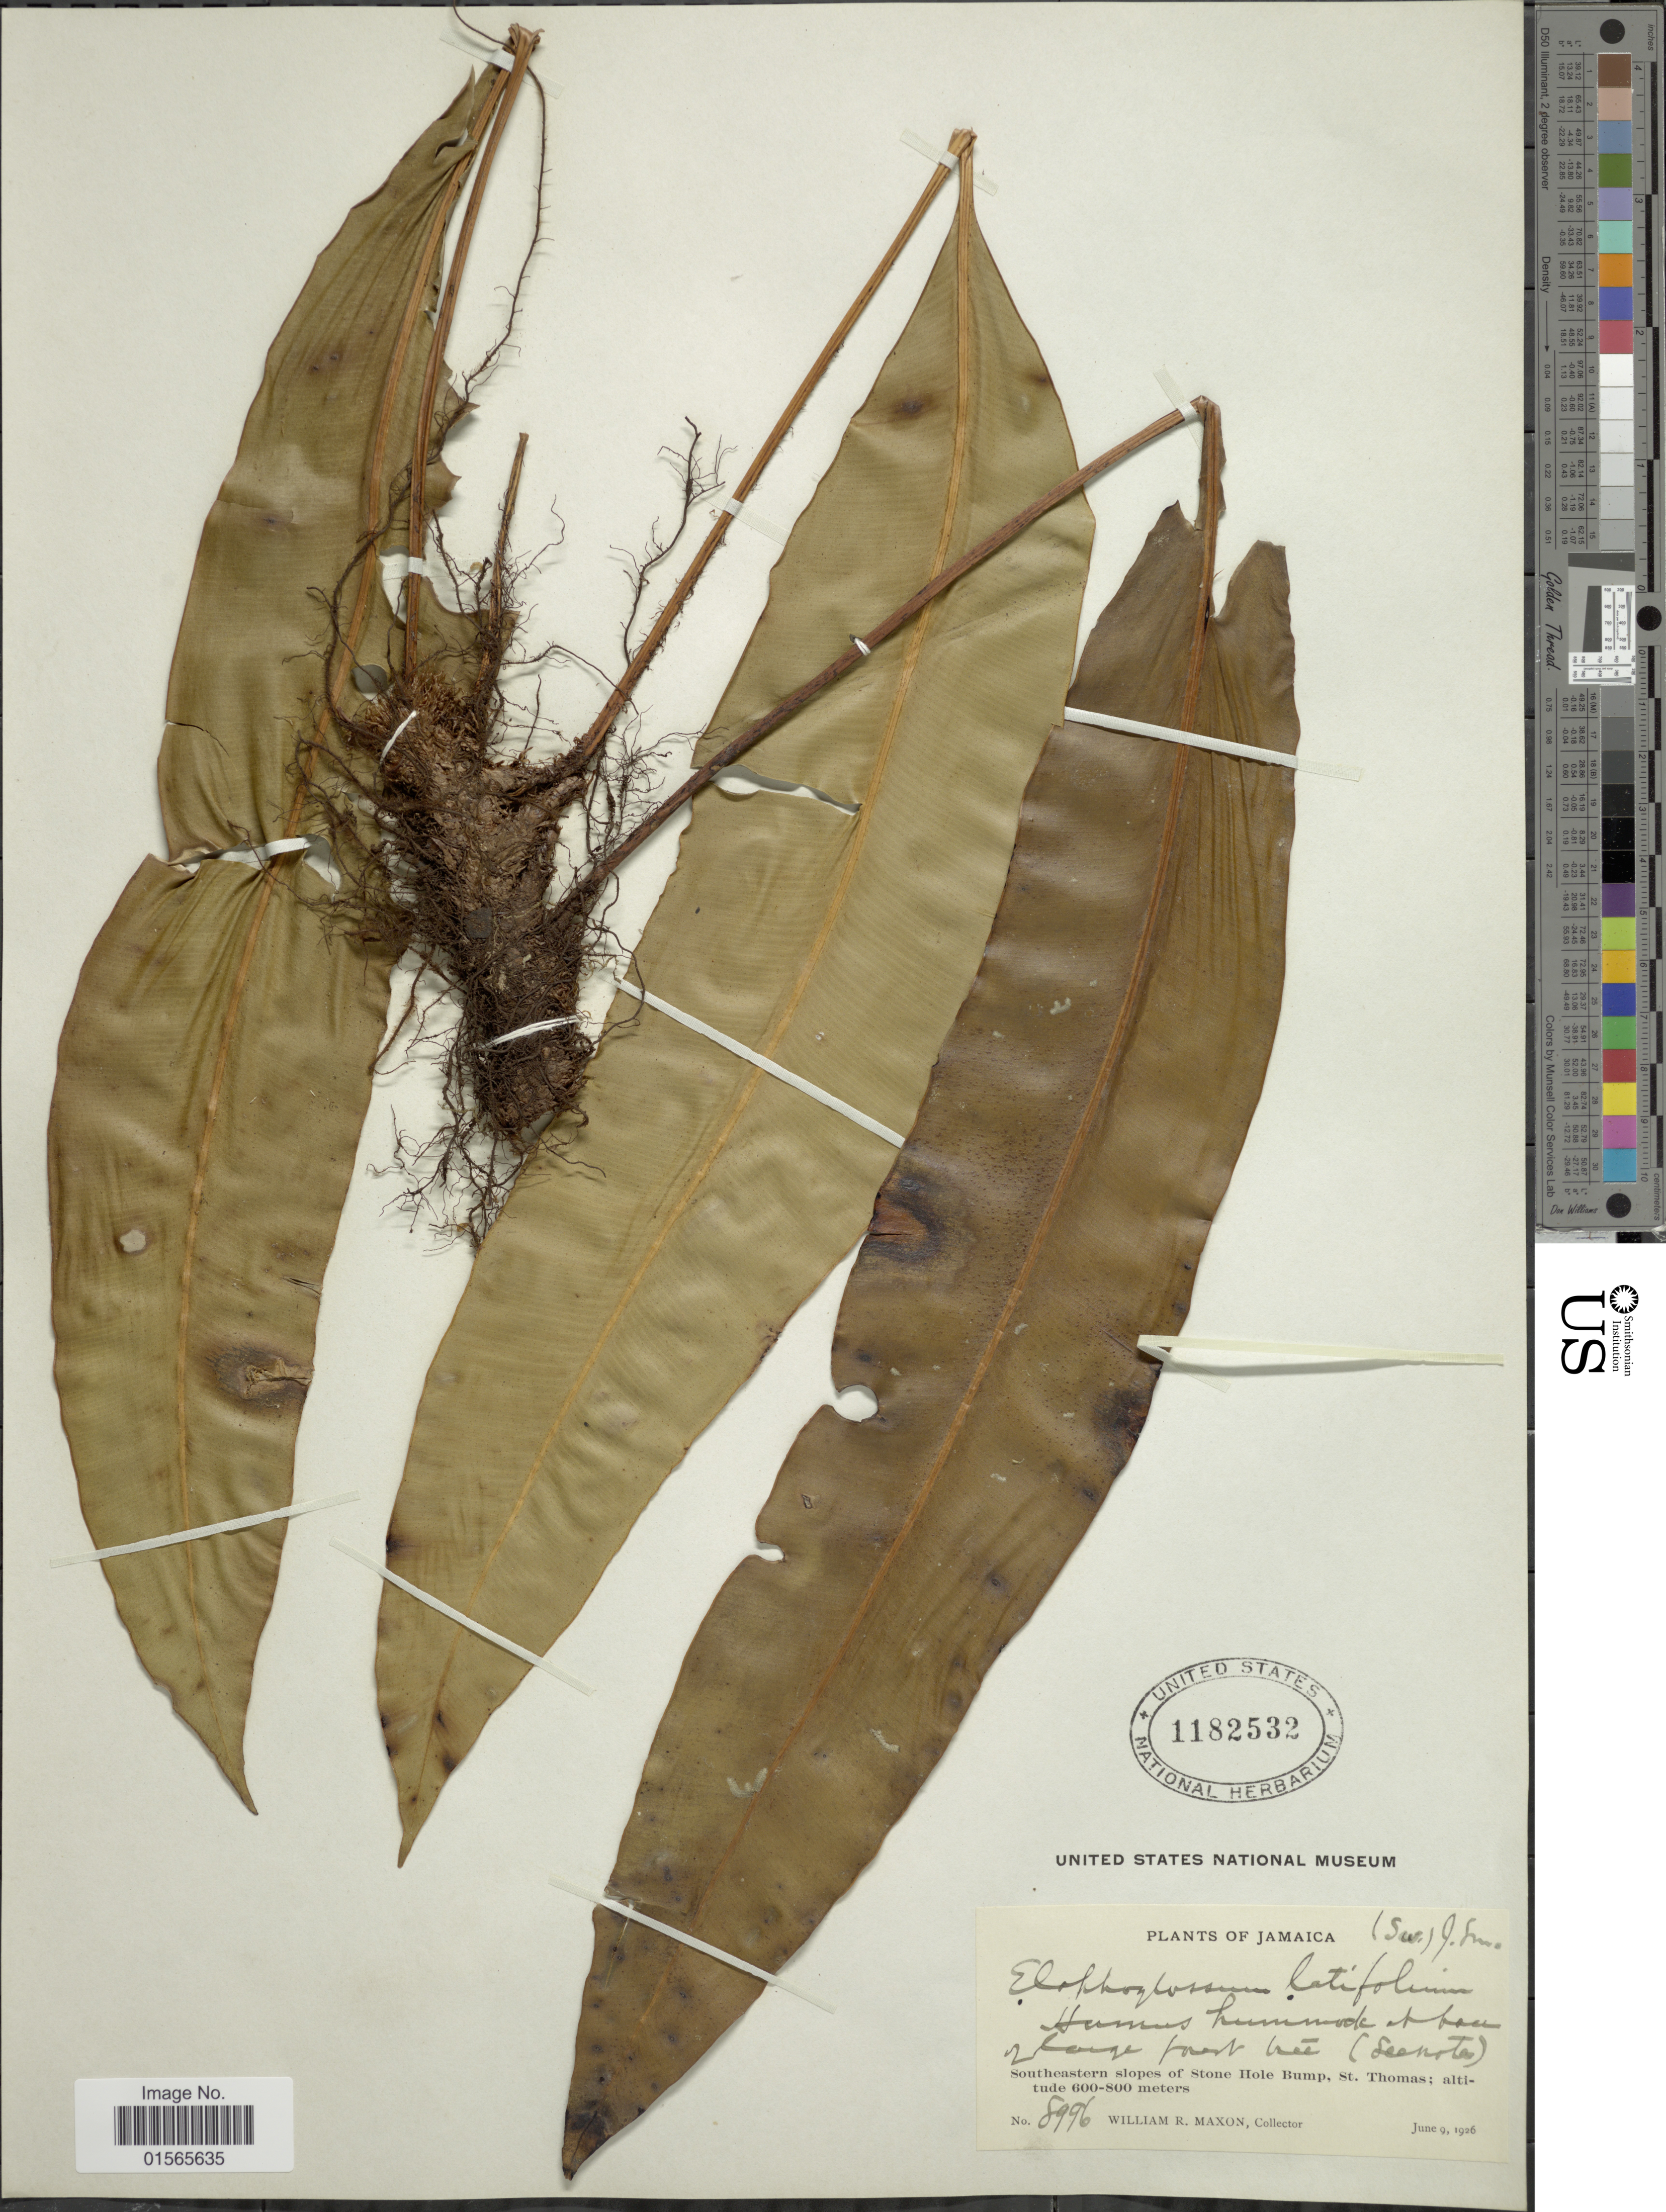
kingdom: Plantae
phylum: Tracheophyta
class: Polypodiopsida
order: Polypodiales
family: Dryopteridaceae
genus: Elaphoglossum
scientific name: Elaphoglossum latifolium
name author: (Sw.) J. Sm.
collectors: W. R. Maxon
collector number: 8996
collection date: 1926-06-09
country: Jamaica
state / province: Saint Thomas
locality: Southeastern slopes of Stone Hole Bump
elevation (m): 600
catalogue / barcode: US 1182532